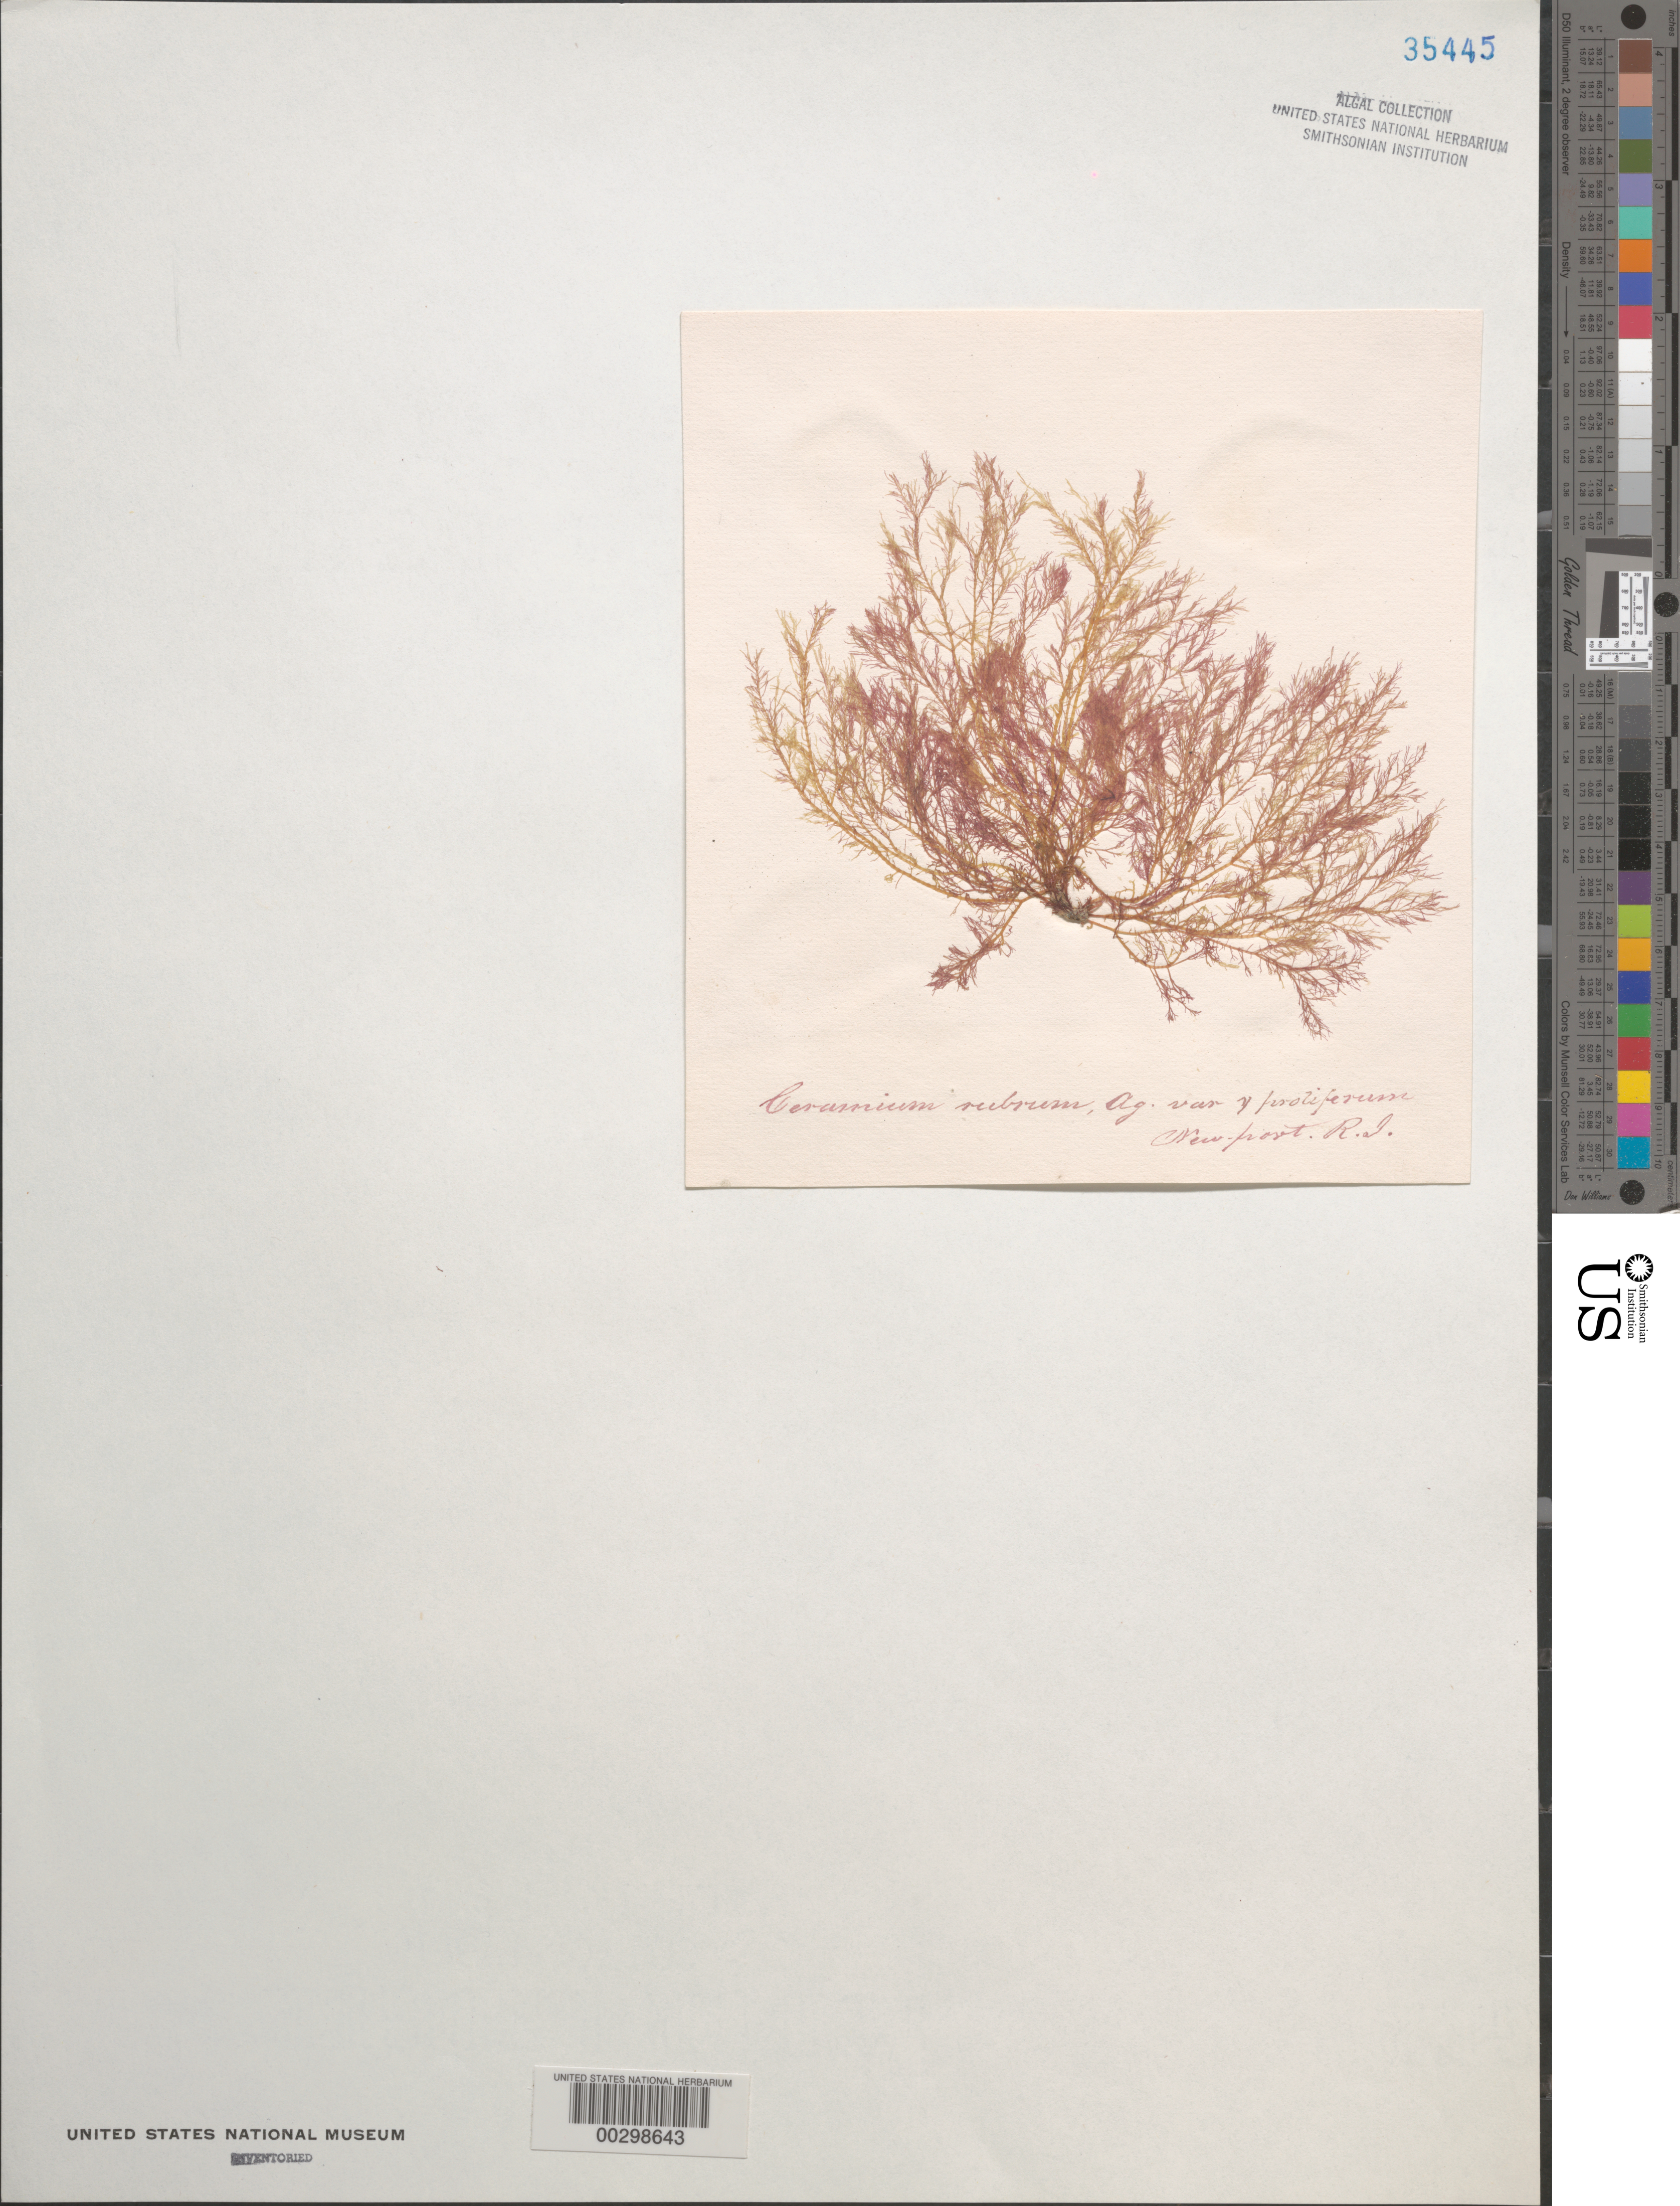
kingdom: Plantae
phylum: Rhodophyta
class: Florideophyceae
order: Ceramiales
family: Ceramiaceae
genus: Ceramium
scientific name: Ceramium rubrum var. proliferum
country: United States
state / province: Rhode Island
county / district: Newport County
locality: Newport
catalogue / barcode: US 35445